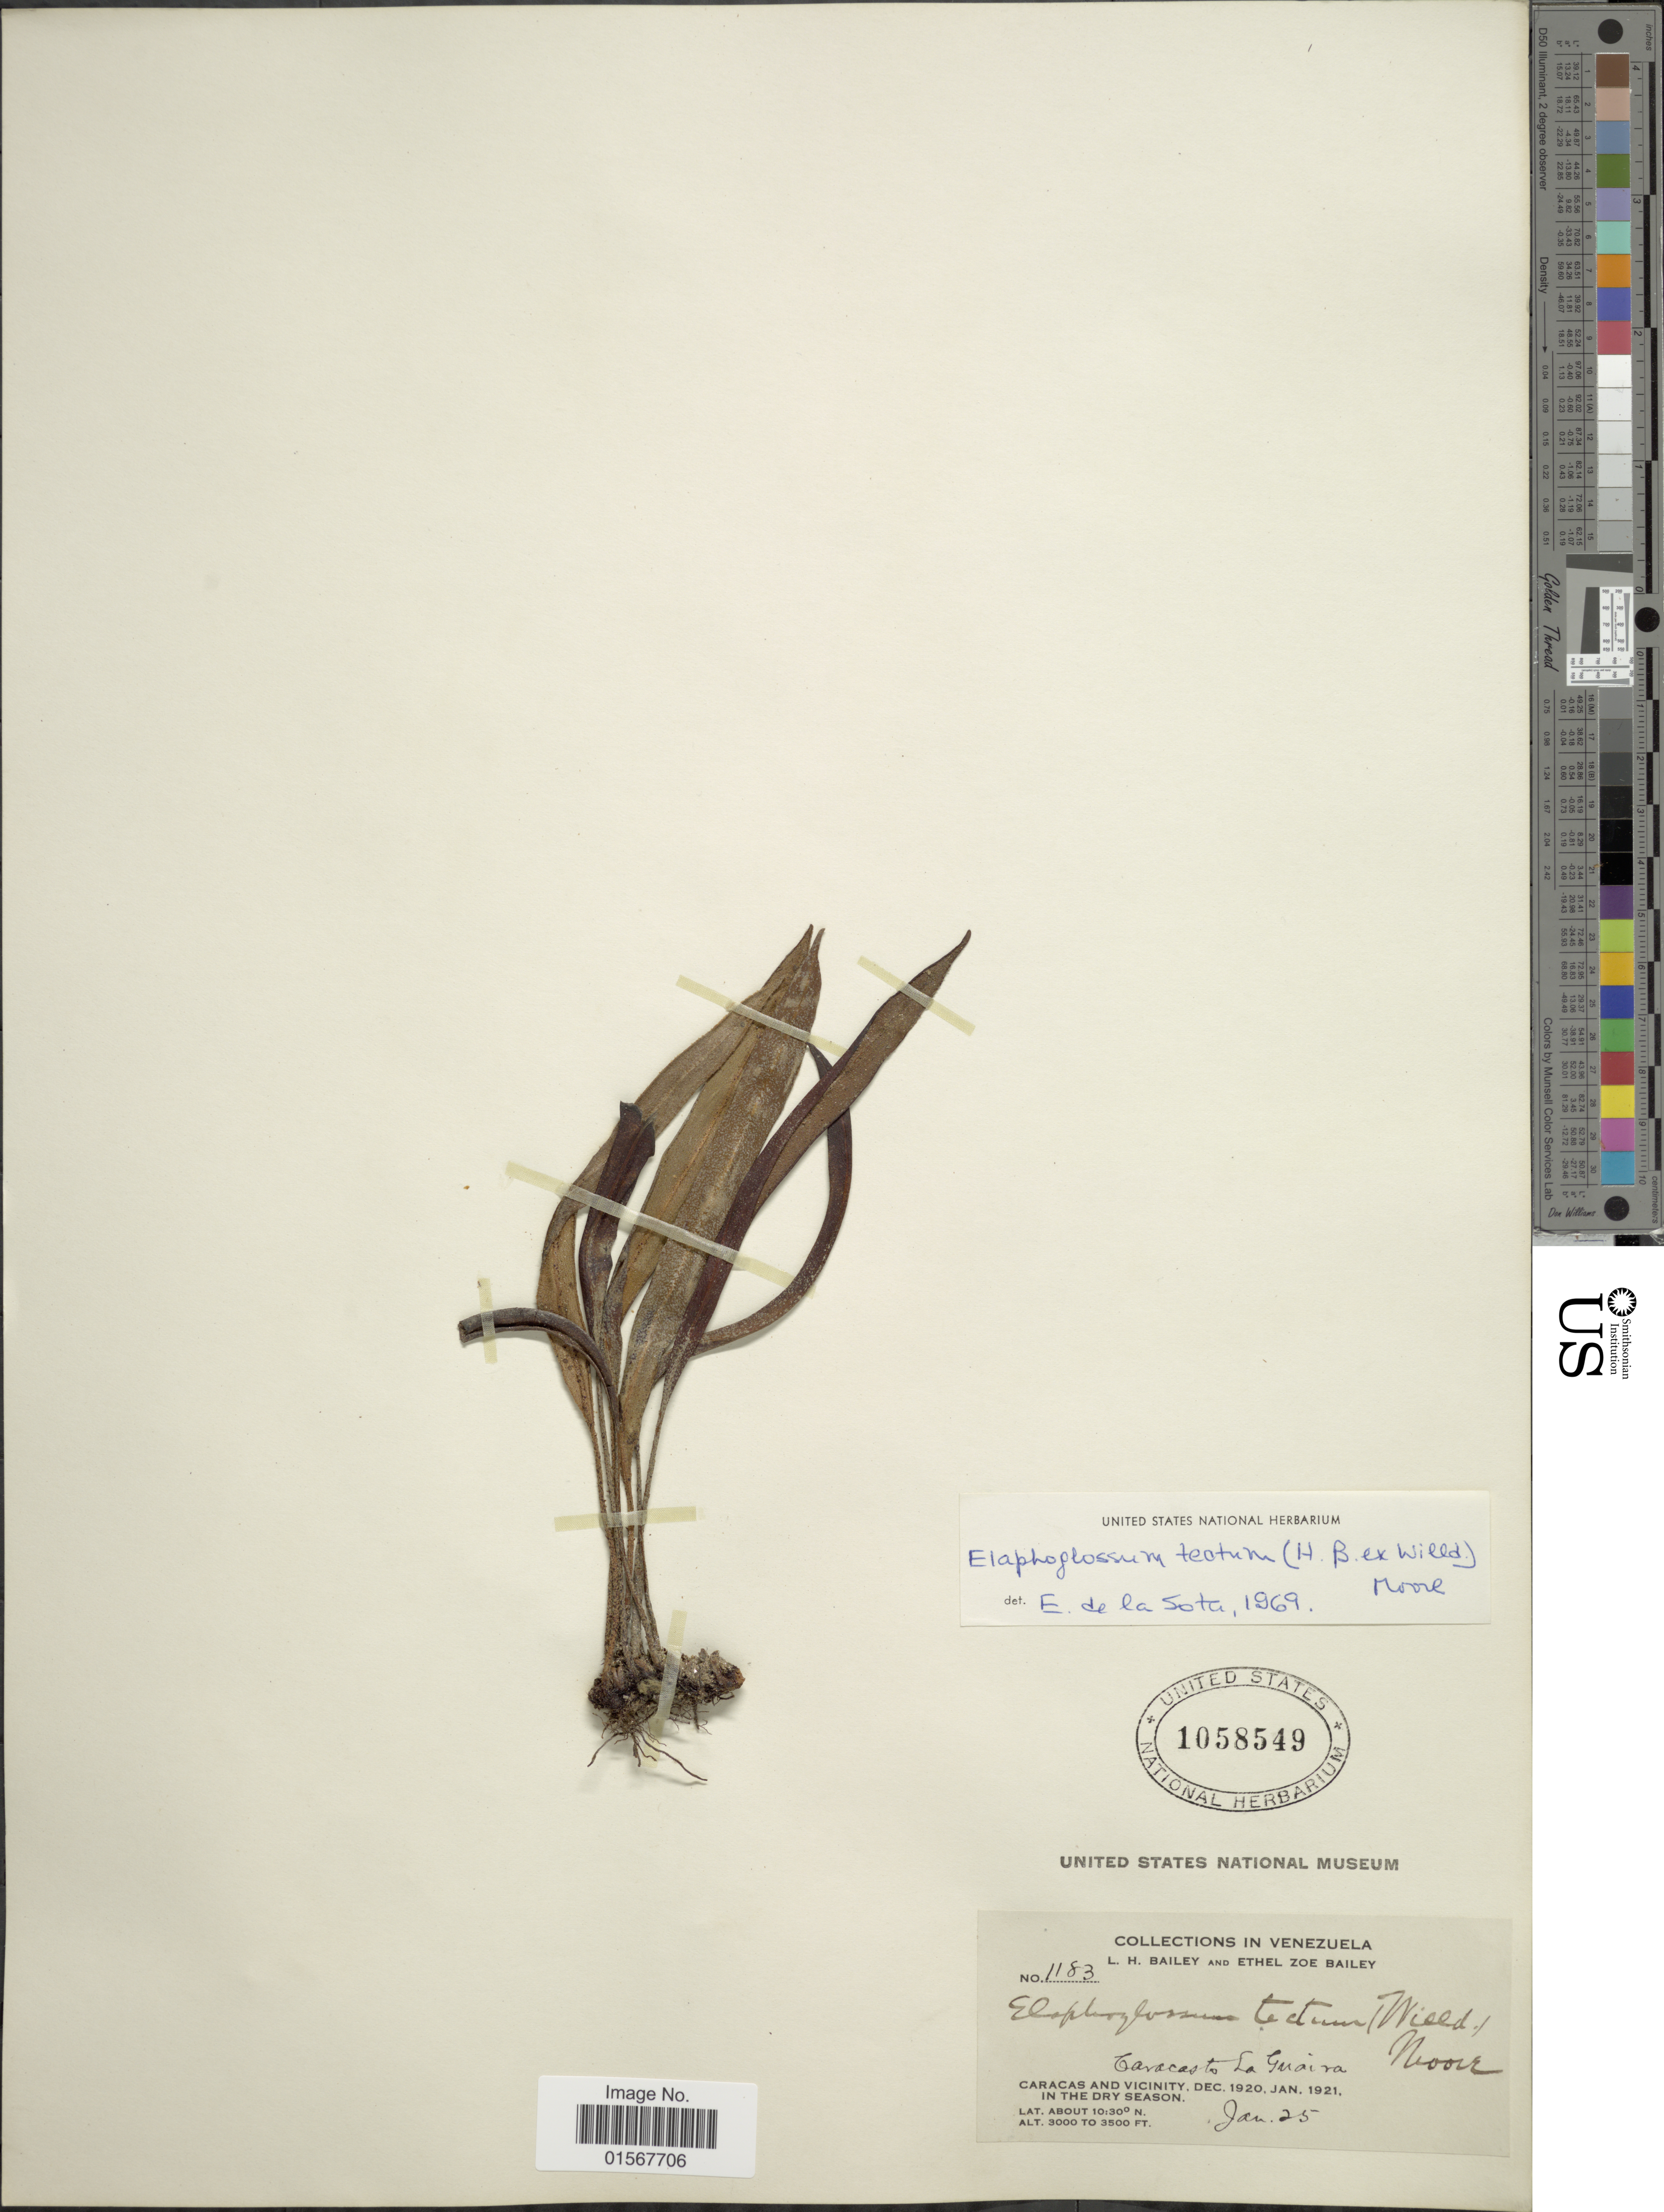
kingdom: Plantae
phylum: Tracheophyta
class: Polypodiopsida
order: Polypodiales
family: Dryopteridaceae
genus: Elaphoglossum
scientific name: Elaphoglossum tectum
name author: (Humb. & Bonpl.) Moore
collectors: L. H. Bailey & E. Z. Bailey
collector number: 1183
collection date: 1921-01-25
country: Venezuela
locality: Venezuela, Caracas and vicinity, Caracas to La Guaira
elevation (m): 914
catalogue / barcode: US 1058549